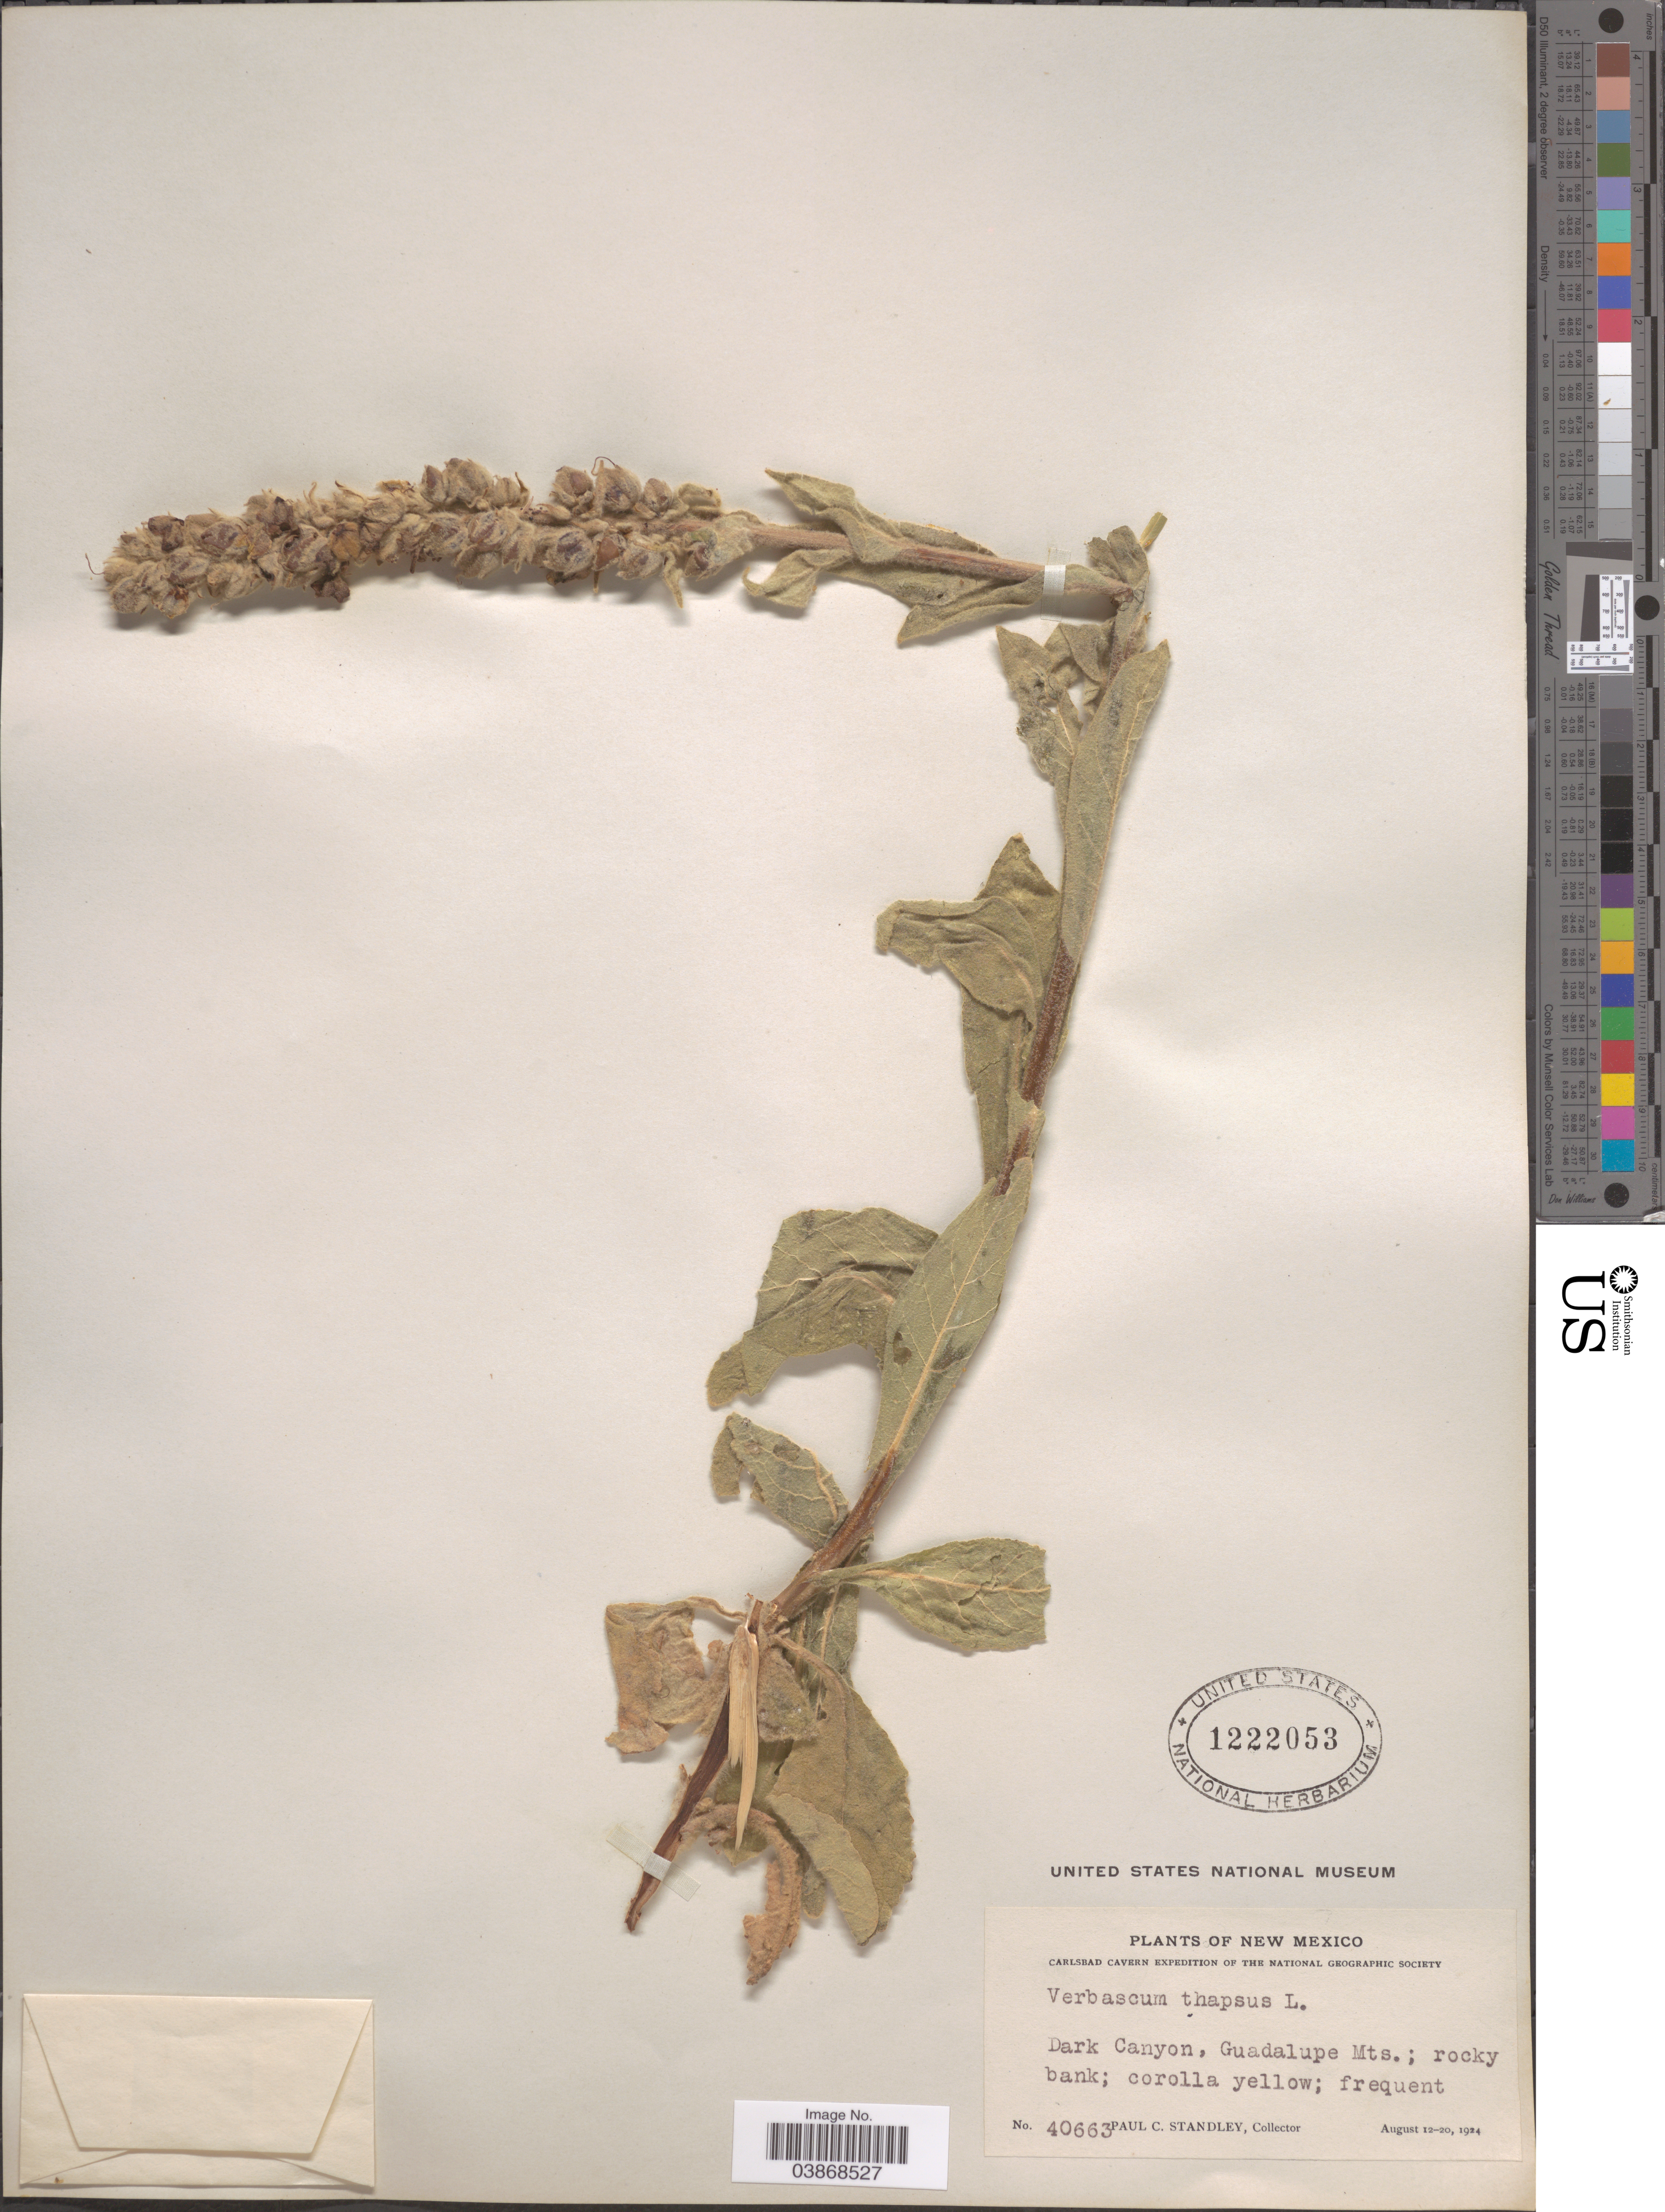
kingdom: Plantae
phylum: Tracheophyta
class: Magnoliopsida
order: Lamiales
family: Scrophulariaceae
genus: Verbascum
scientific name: Verbascum thapsus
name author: L.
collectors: P. C. Standley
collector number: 40663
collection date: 1924-08-12/1924-08-20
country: United States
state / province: New Mexico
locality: Dark Canyon, Guadalupe Mts.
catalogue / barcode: US 1222053